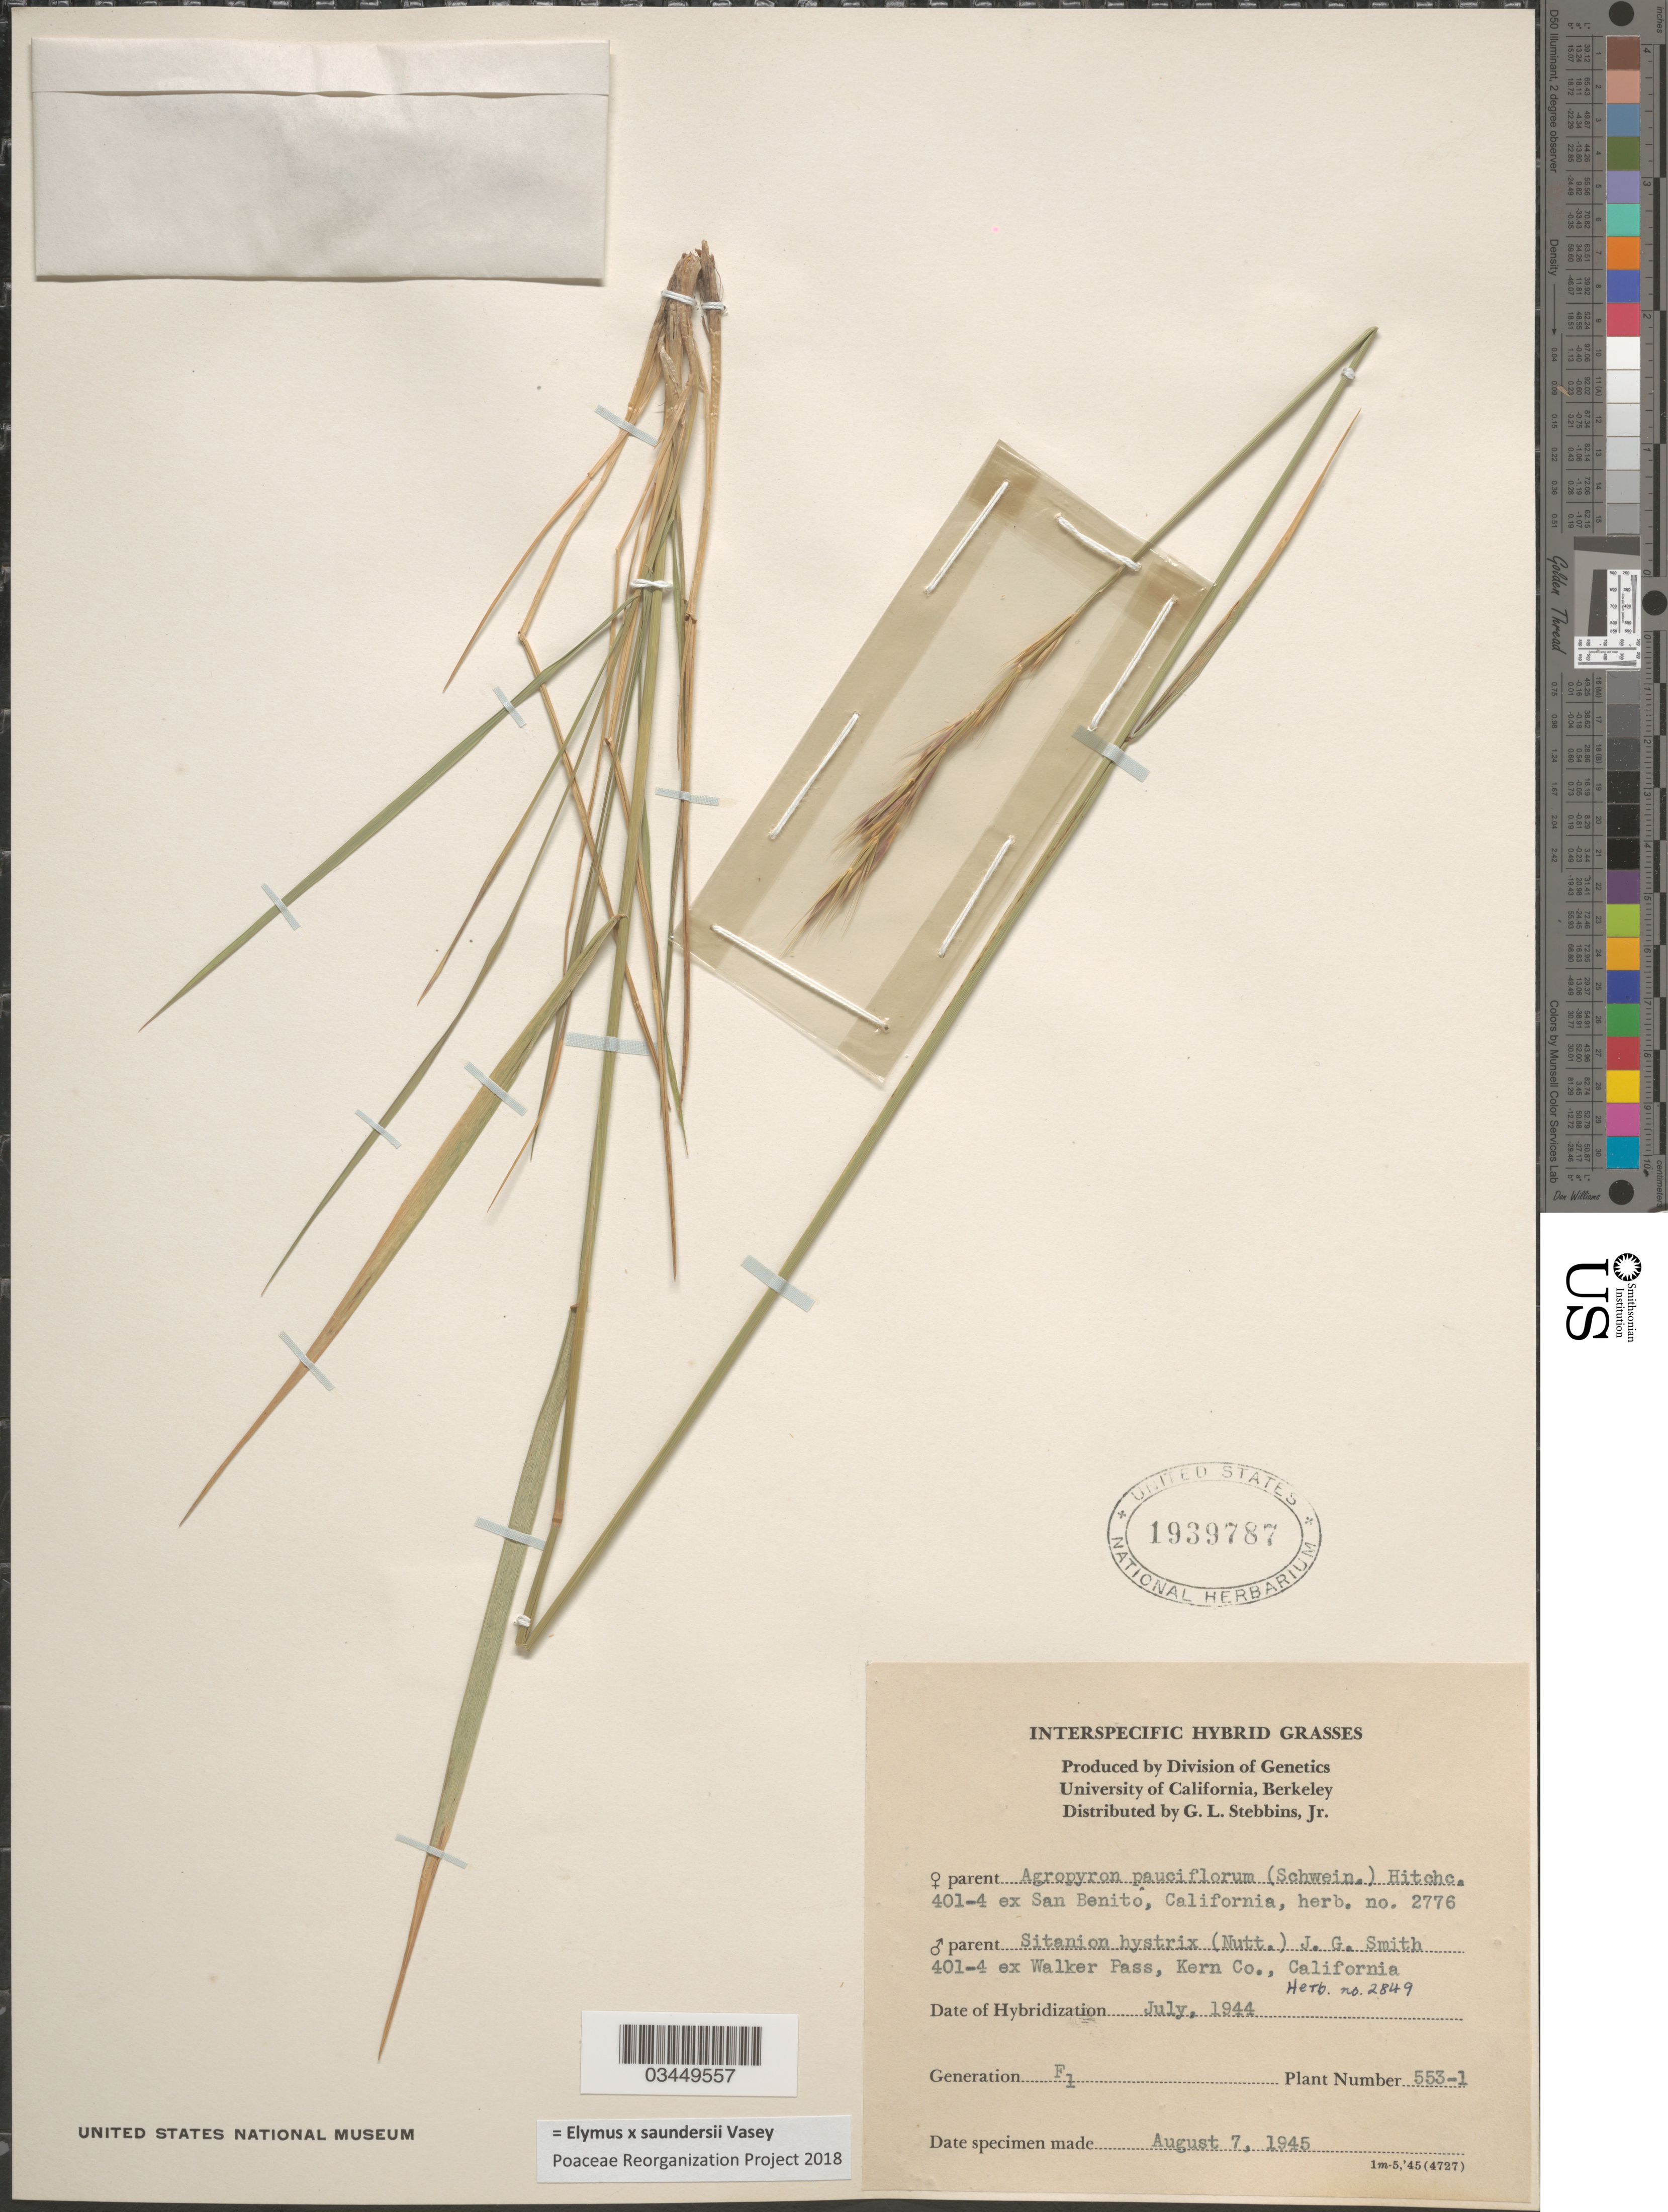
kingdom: Plantae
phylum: Tracheophyta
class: Liliopsida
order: Poales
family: Poaceae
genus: Elymus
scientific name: Elymus x saundersii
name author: Vasey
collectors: G. L. Stebbins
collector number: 553-1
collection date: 1945-08-07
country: United States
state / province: California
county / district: Alameda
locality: University of California, Berkeley.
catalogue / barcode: US 1939787